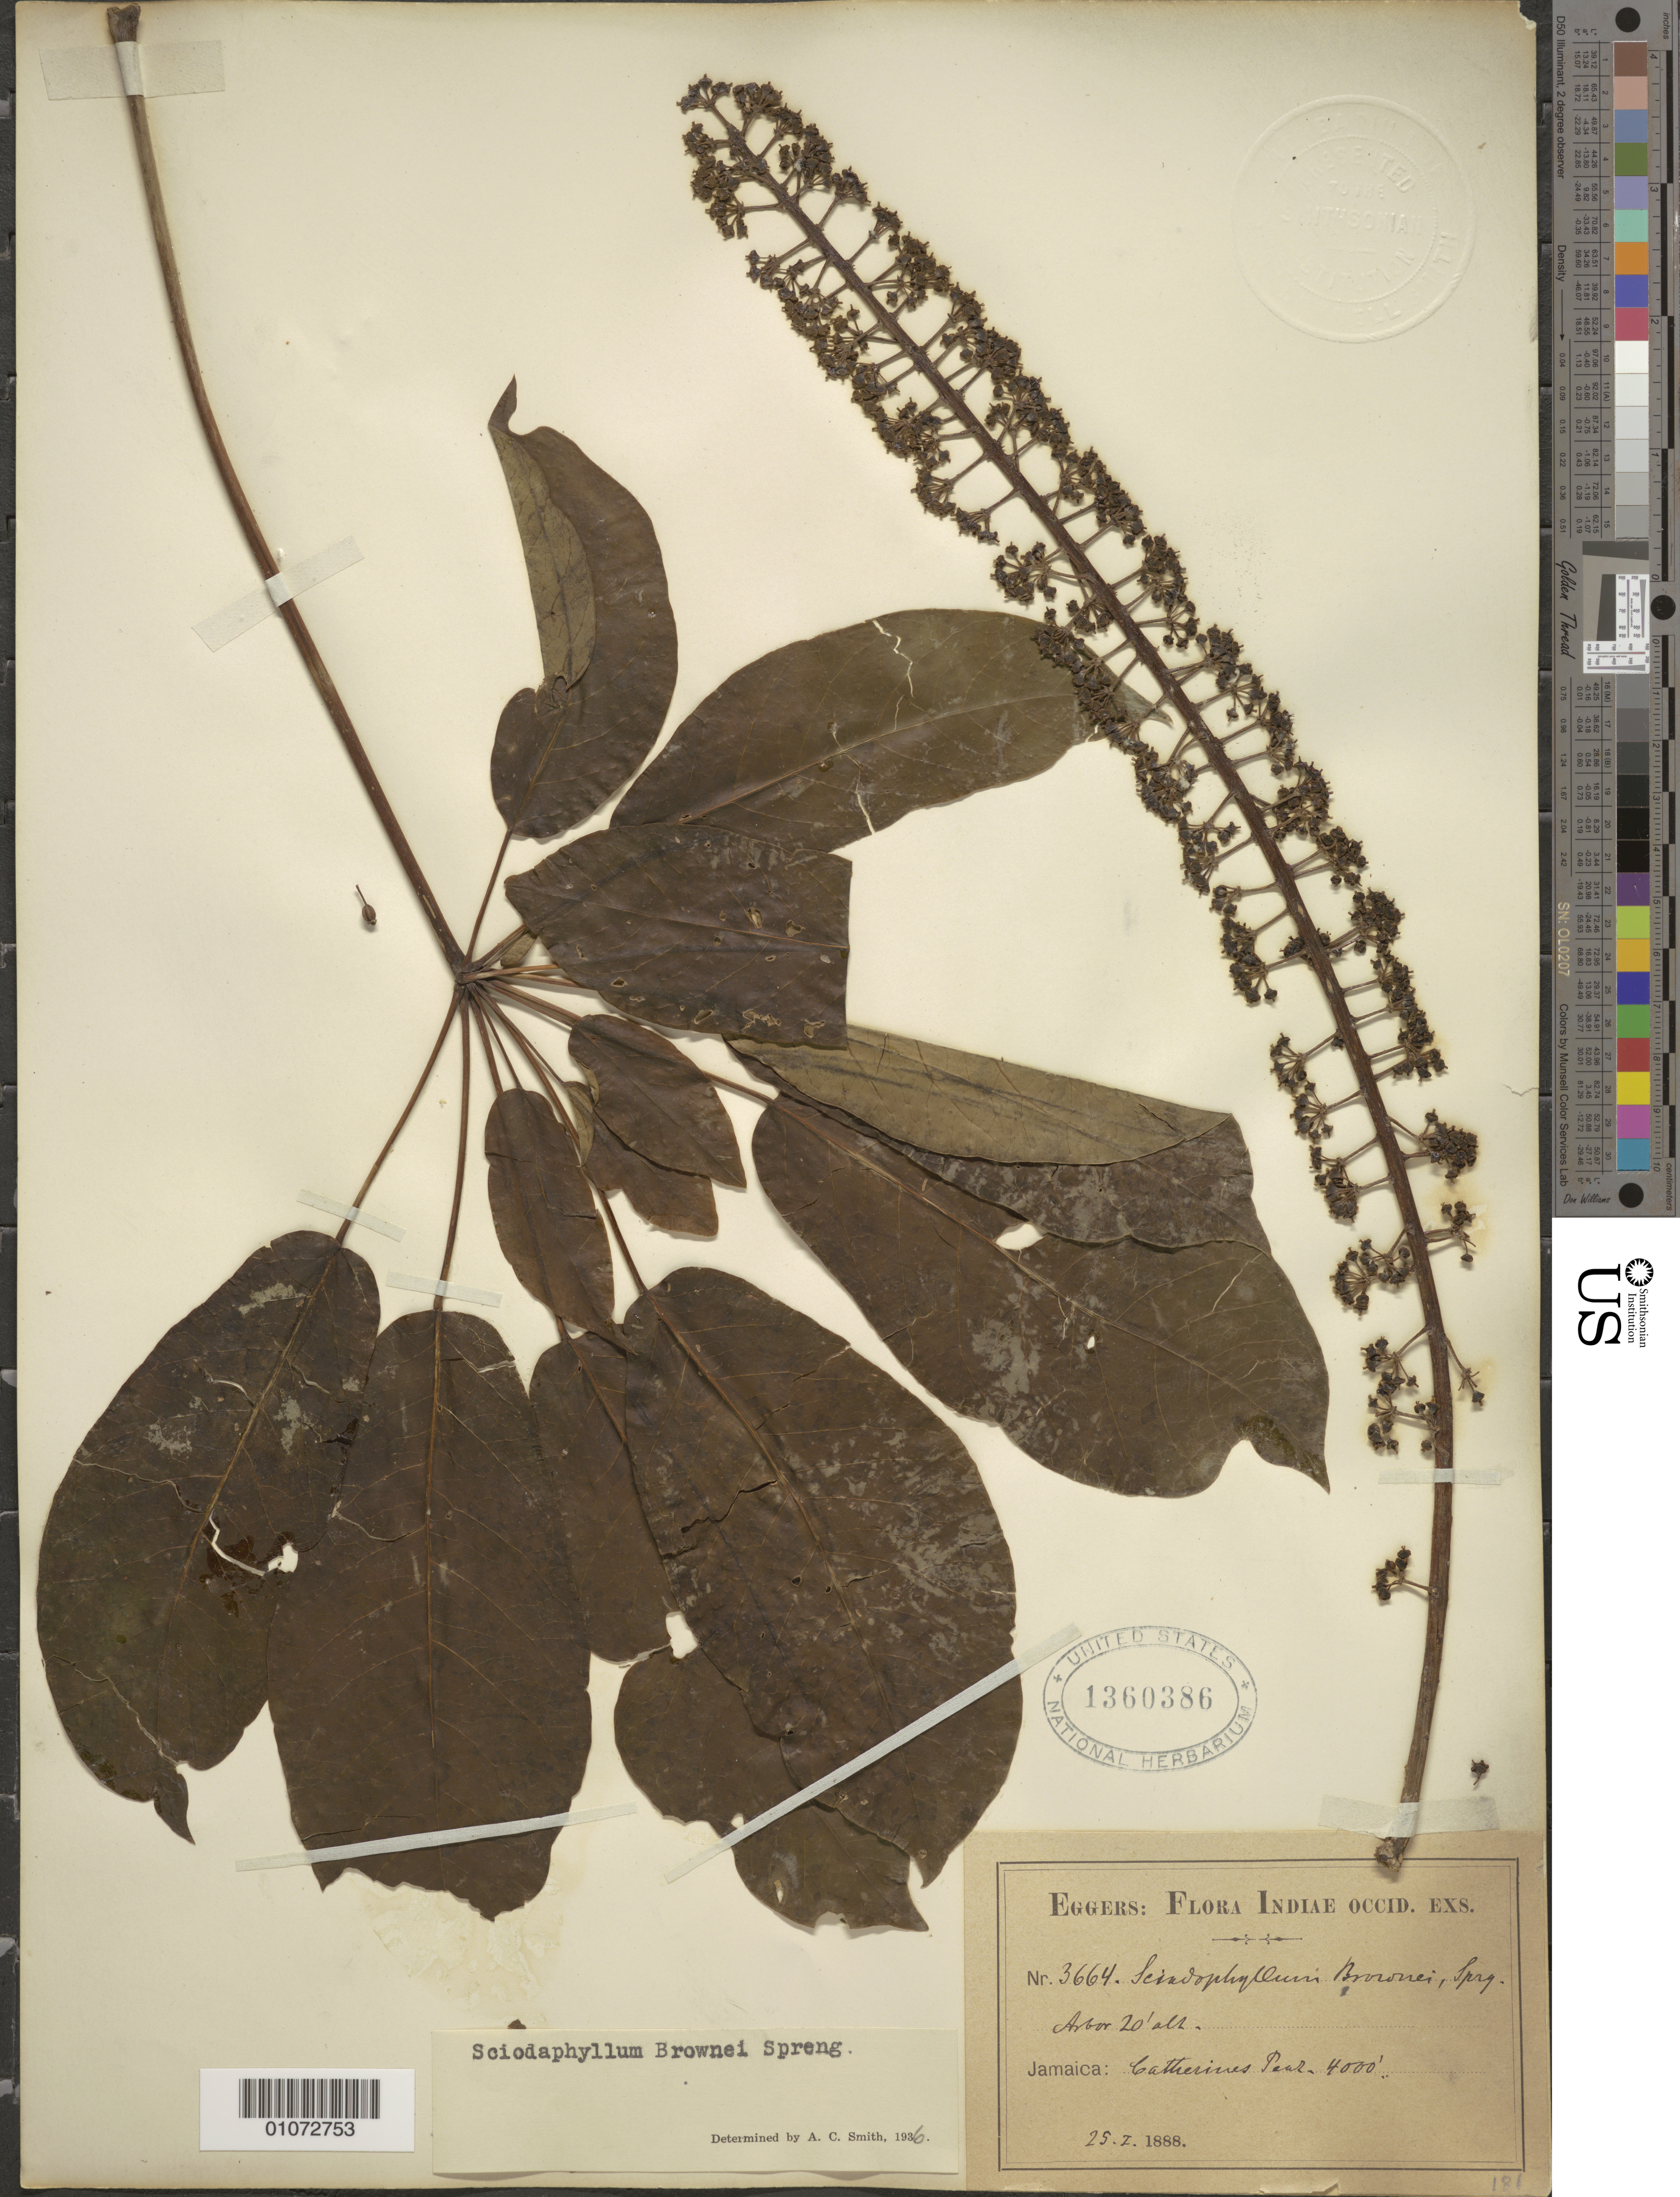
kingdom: Plantae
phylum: Tracheophyta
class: Magnoliopsida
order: Apiales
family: Araliaceae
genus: Schefflera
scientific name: Schefflera sciadophyllum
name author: Harms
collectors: H. F. A. von Eggers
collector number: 3664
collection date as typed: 25 Feb 1888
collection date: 1888-02-25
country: Jamaica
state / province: Saint Andrew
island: Jamaica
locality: Catherine's Peak.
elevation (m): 1219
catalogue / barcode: US 1360386